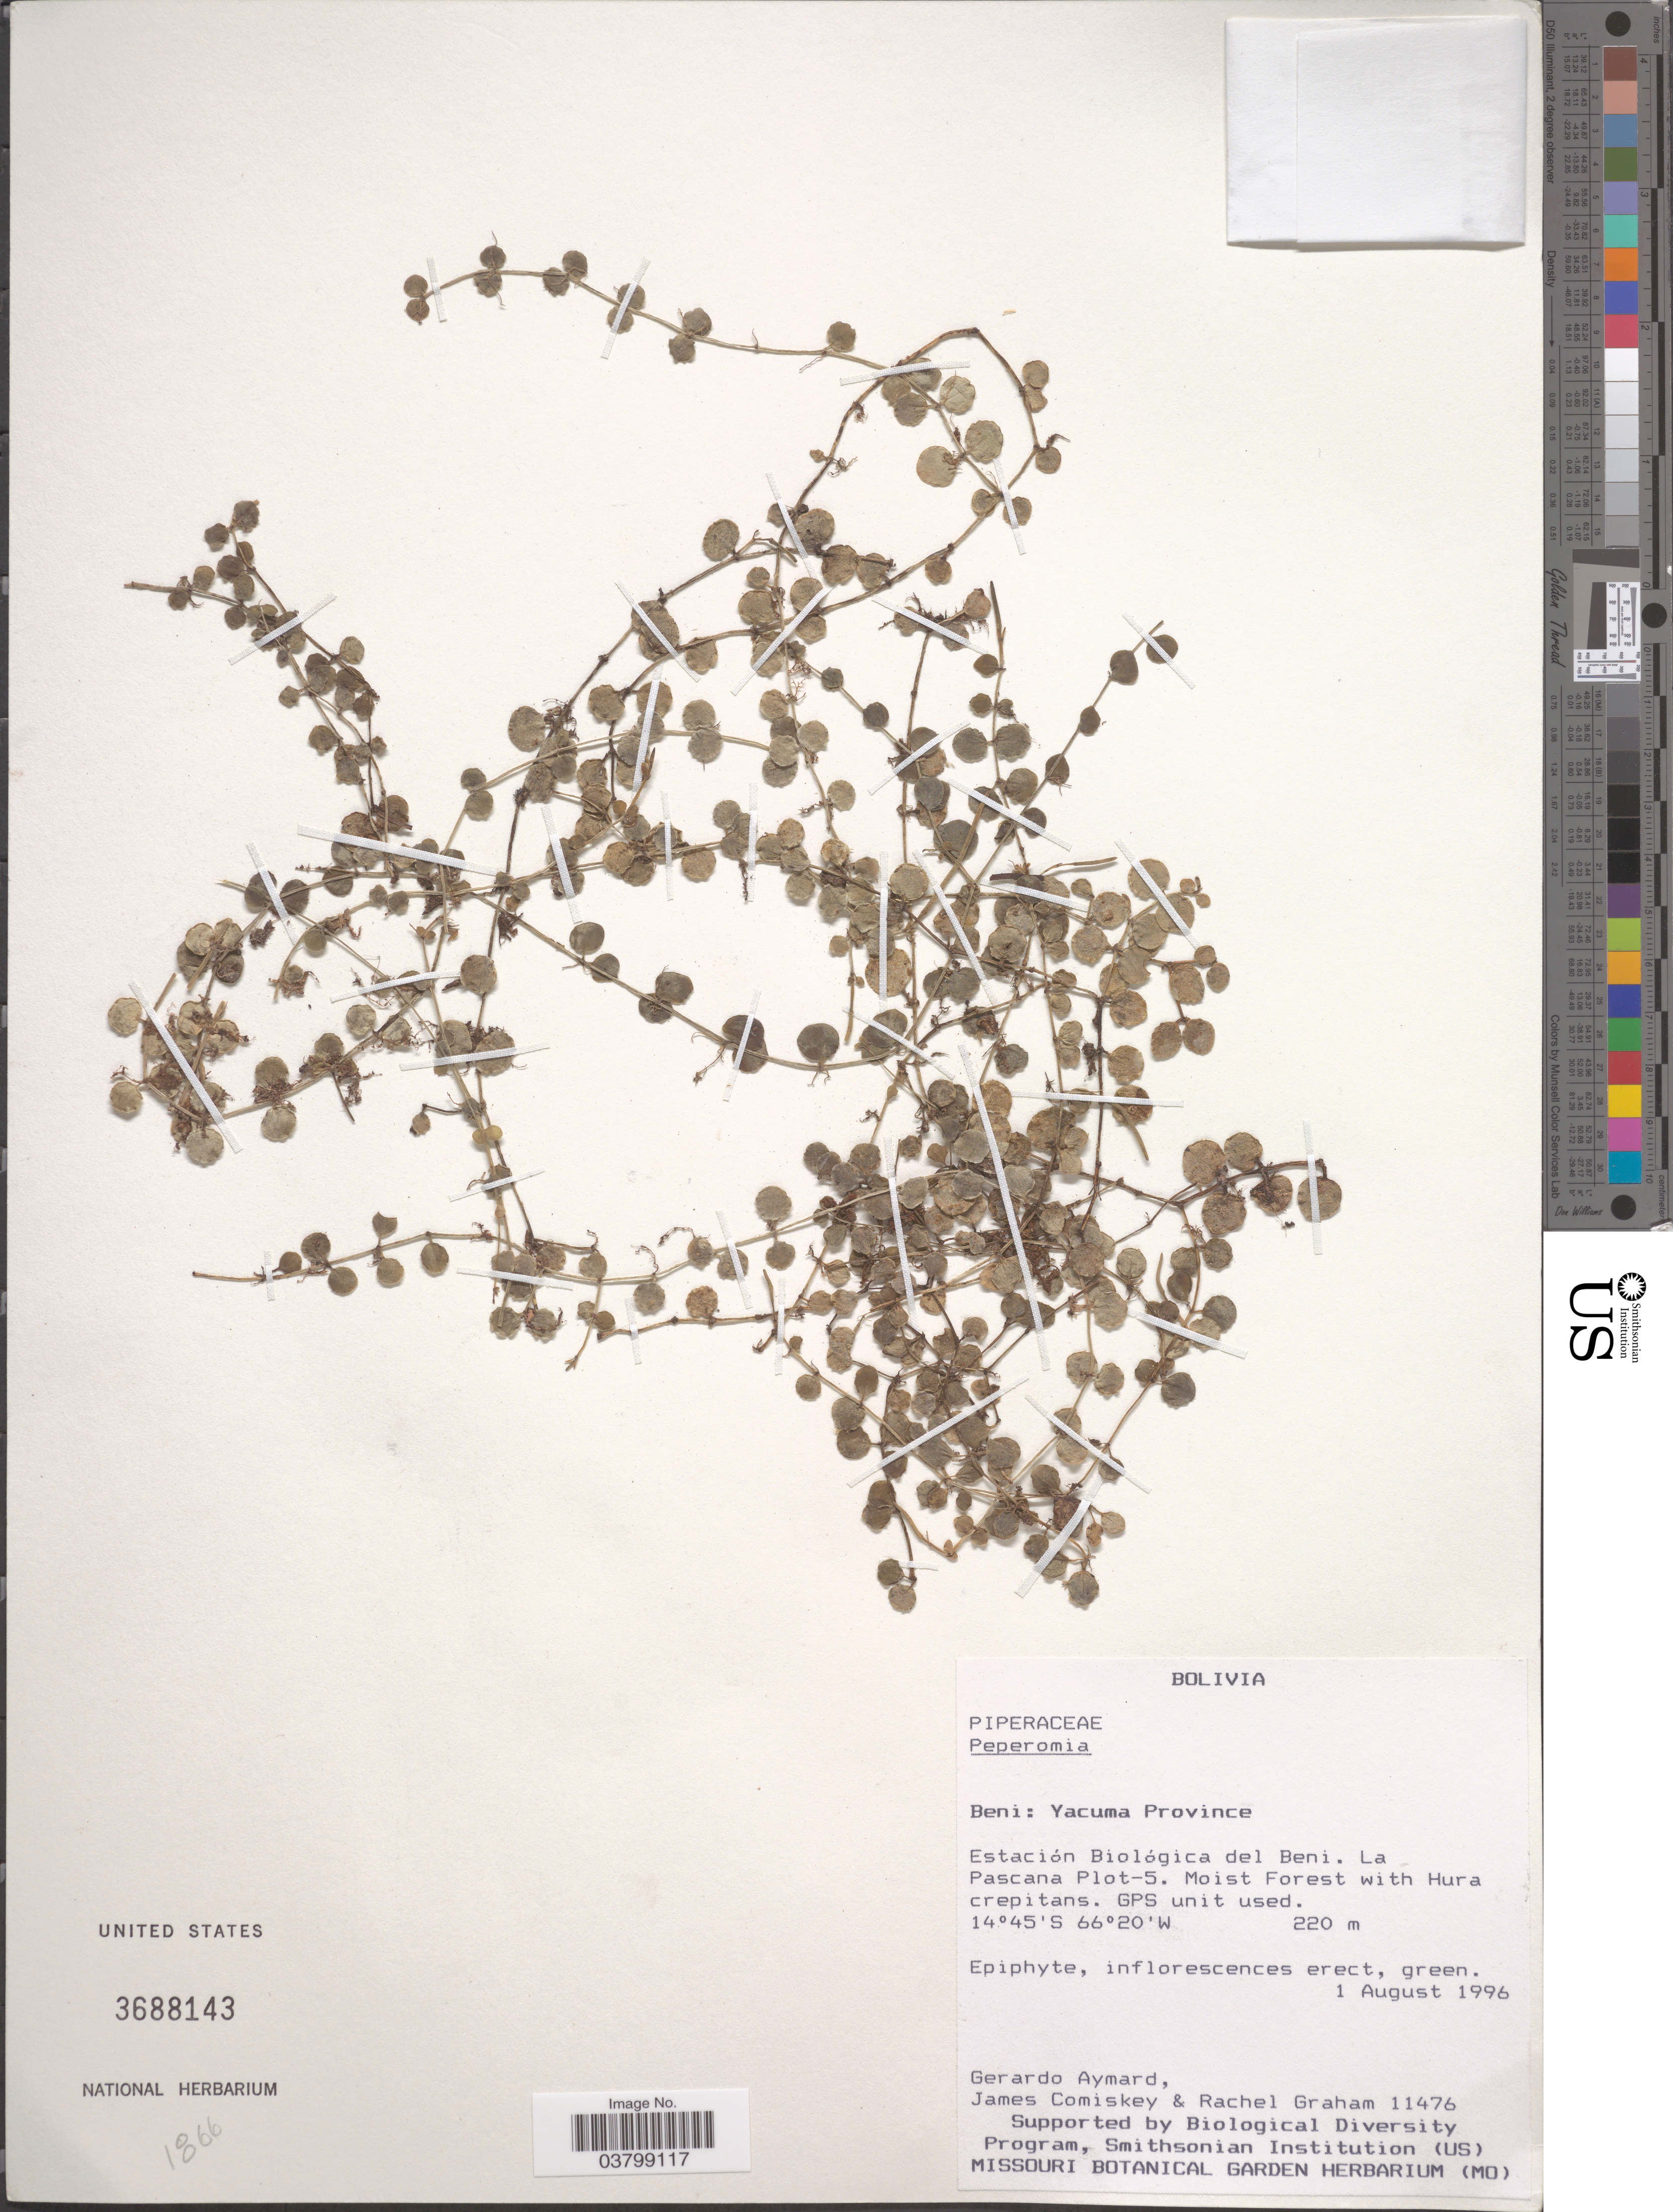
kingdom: Plantae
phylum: Tracheophyta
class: Magnoliopsida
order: Piperales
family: Piperaceae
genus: Peperomia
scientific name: Peperomia circinnata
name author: Link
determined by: Jiménez, José Estaban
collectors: G. A. Aymard, J. A. Comiskey & R. Graham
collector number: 11476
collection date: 1996-08-01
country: Bolivia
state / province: Beni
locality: Yacuma Province. Estación Biológica del Beni. La Pascana Plot-5. Moist Forest with Hura crepitans.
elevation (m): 220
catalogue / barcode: US 3688143